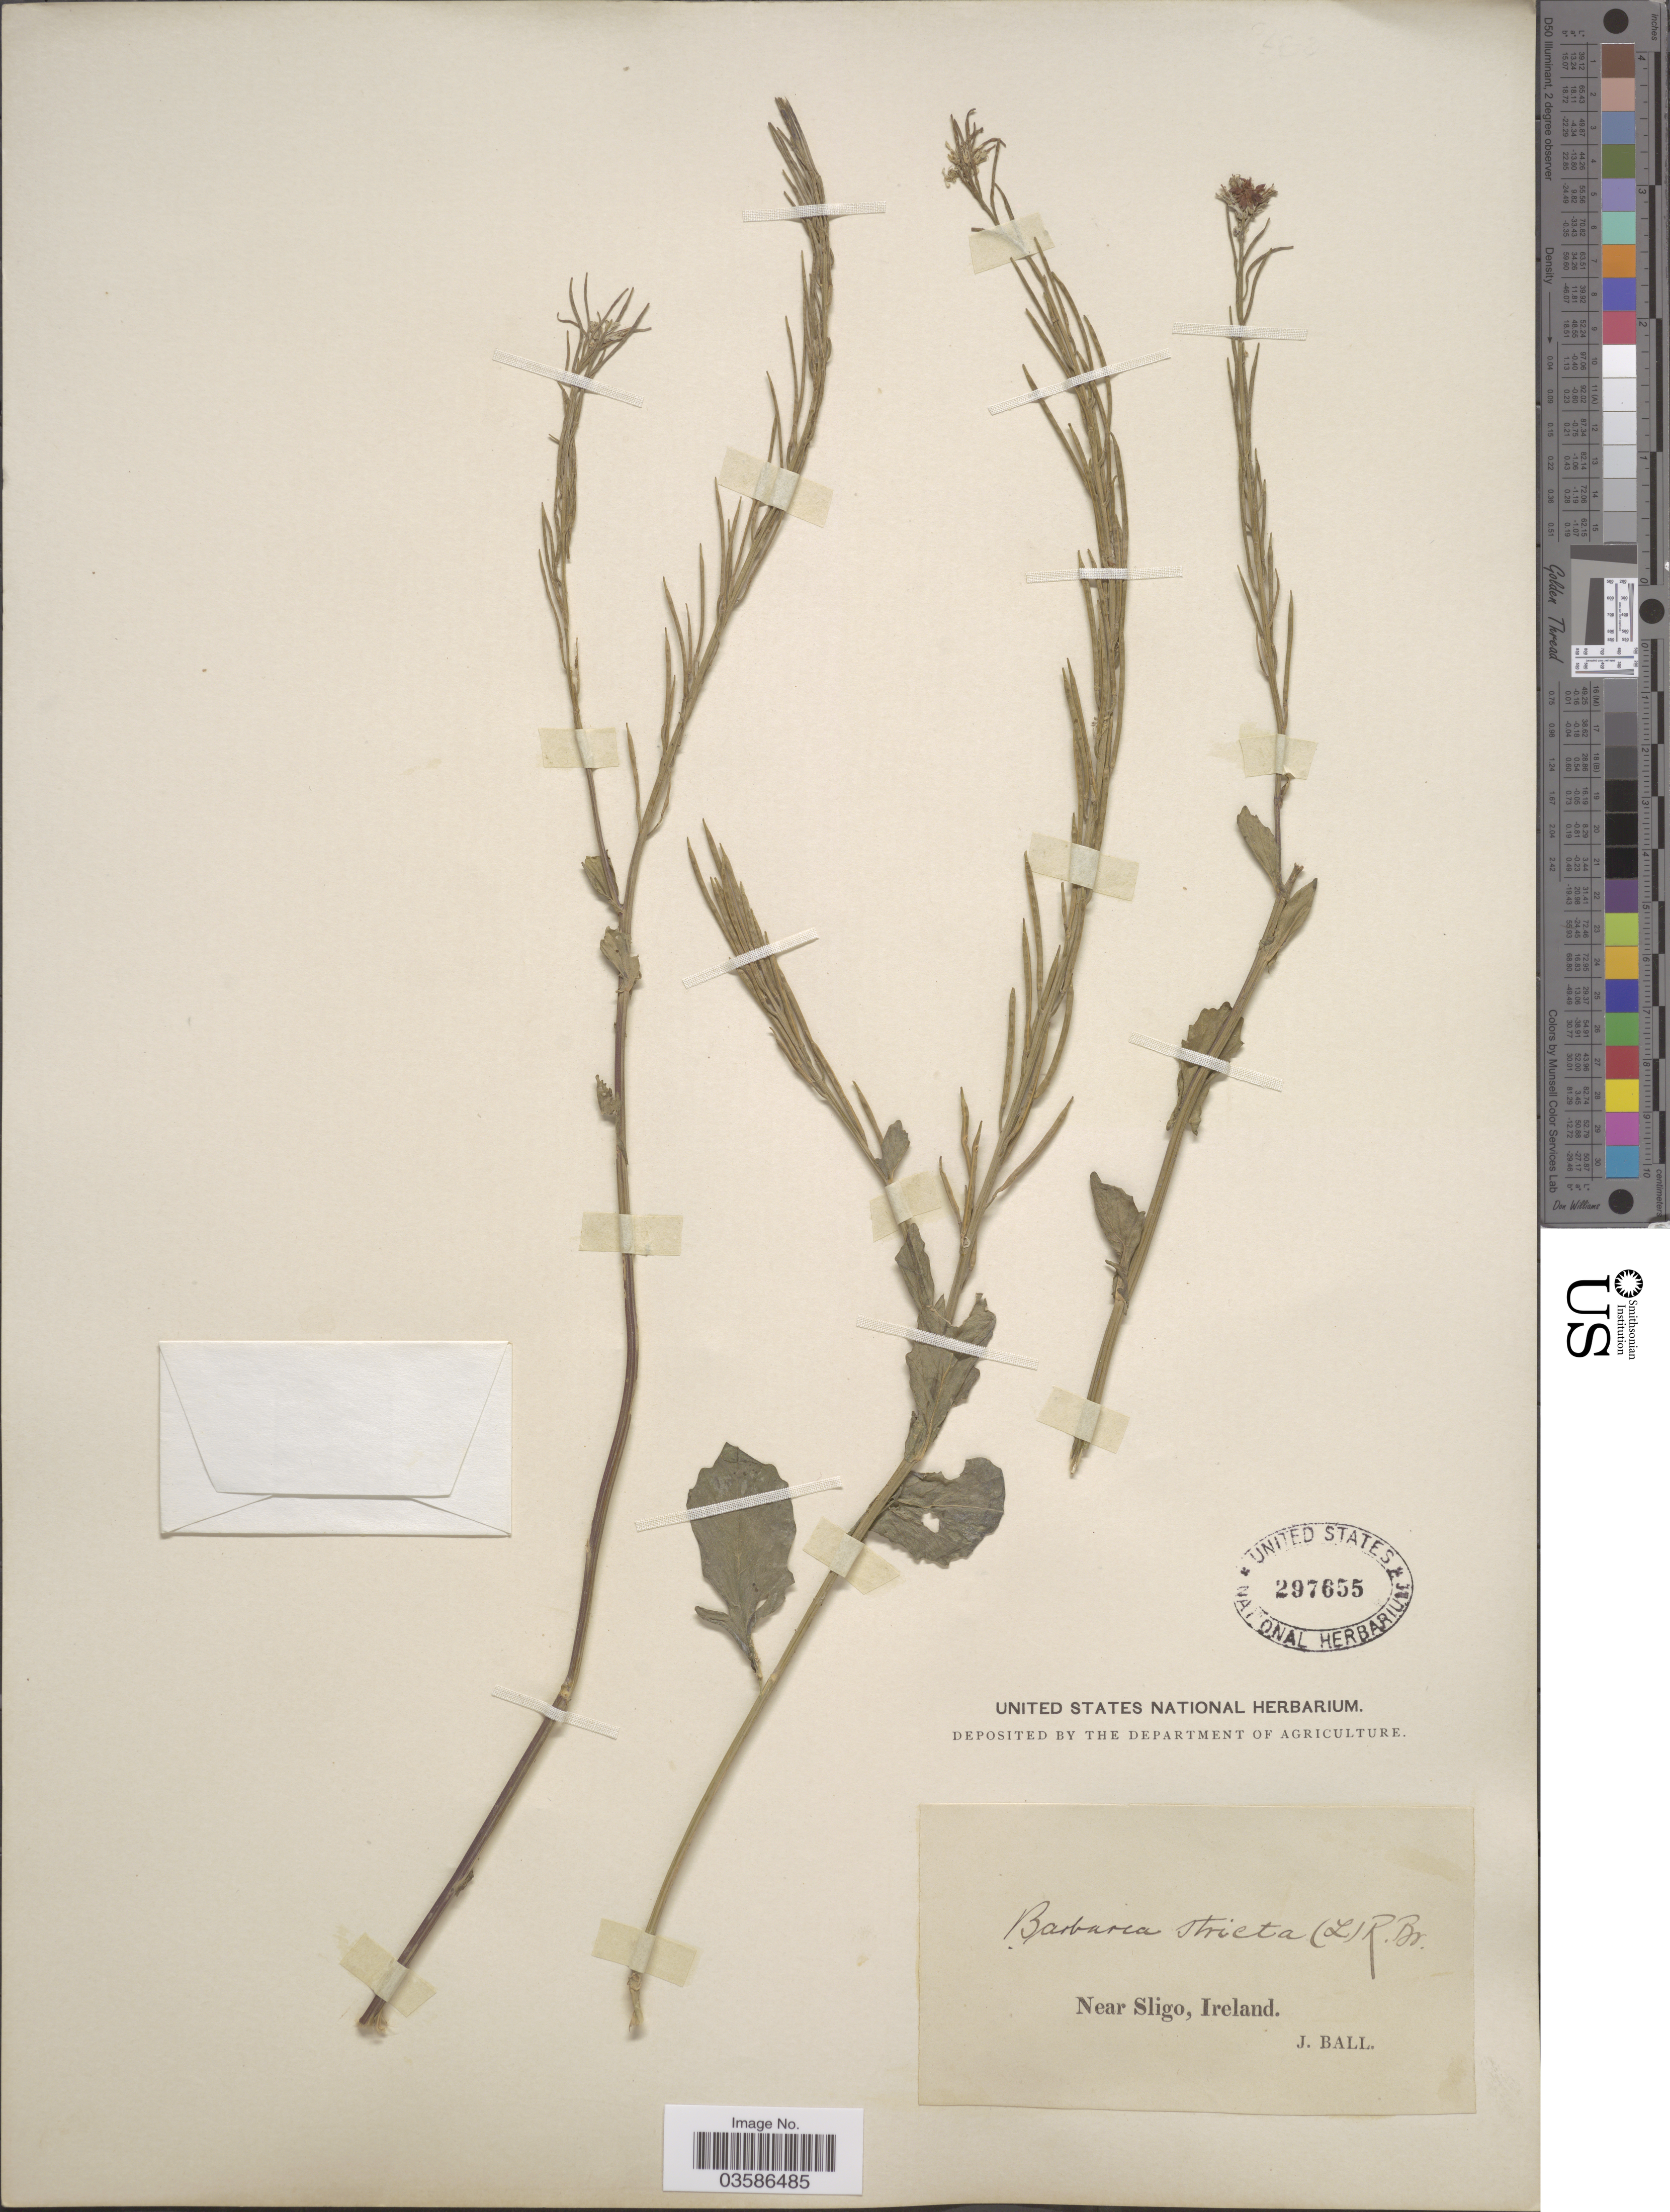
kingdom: Plantae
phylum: Tracheophyta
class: Magnoliopsida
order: Brassicales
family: Brassicaceae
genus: Barbarea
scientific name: Barbarea stricta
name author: Andrz.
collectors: J. Ball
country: Ireland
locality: Near Sligo.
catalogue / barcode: US 297655